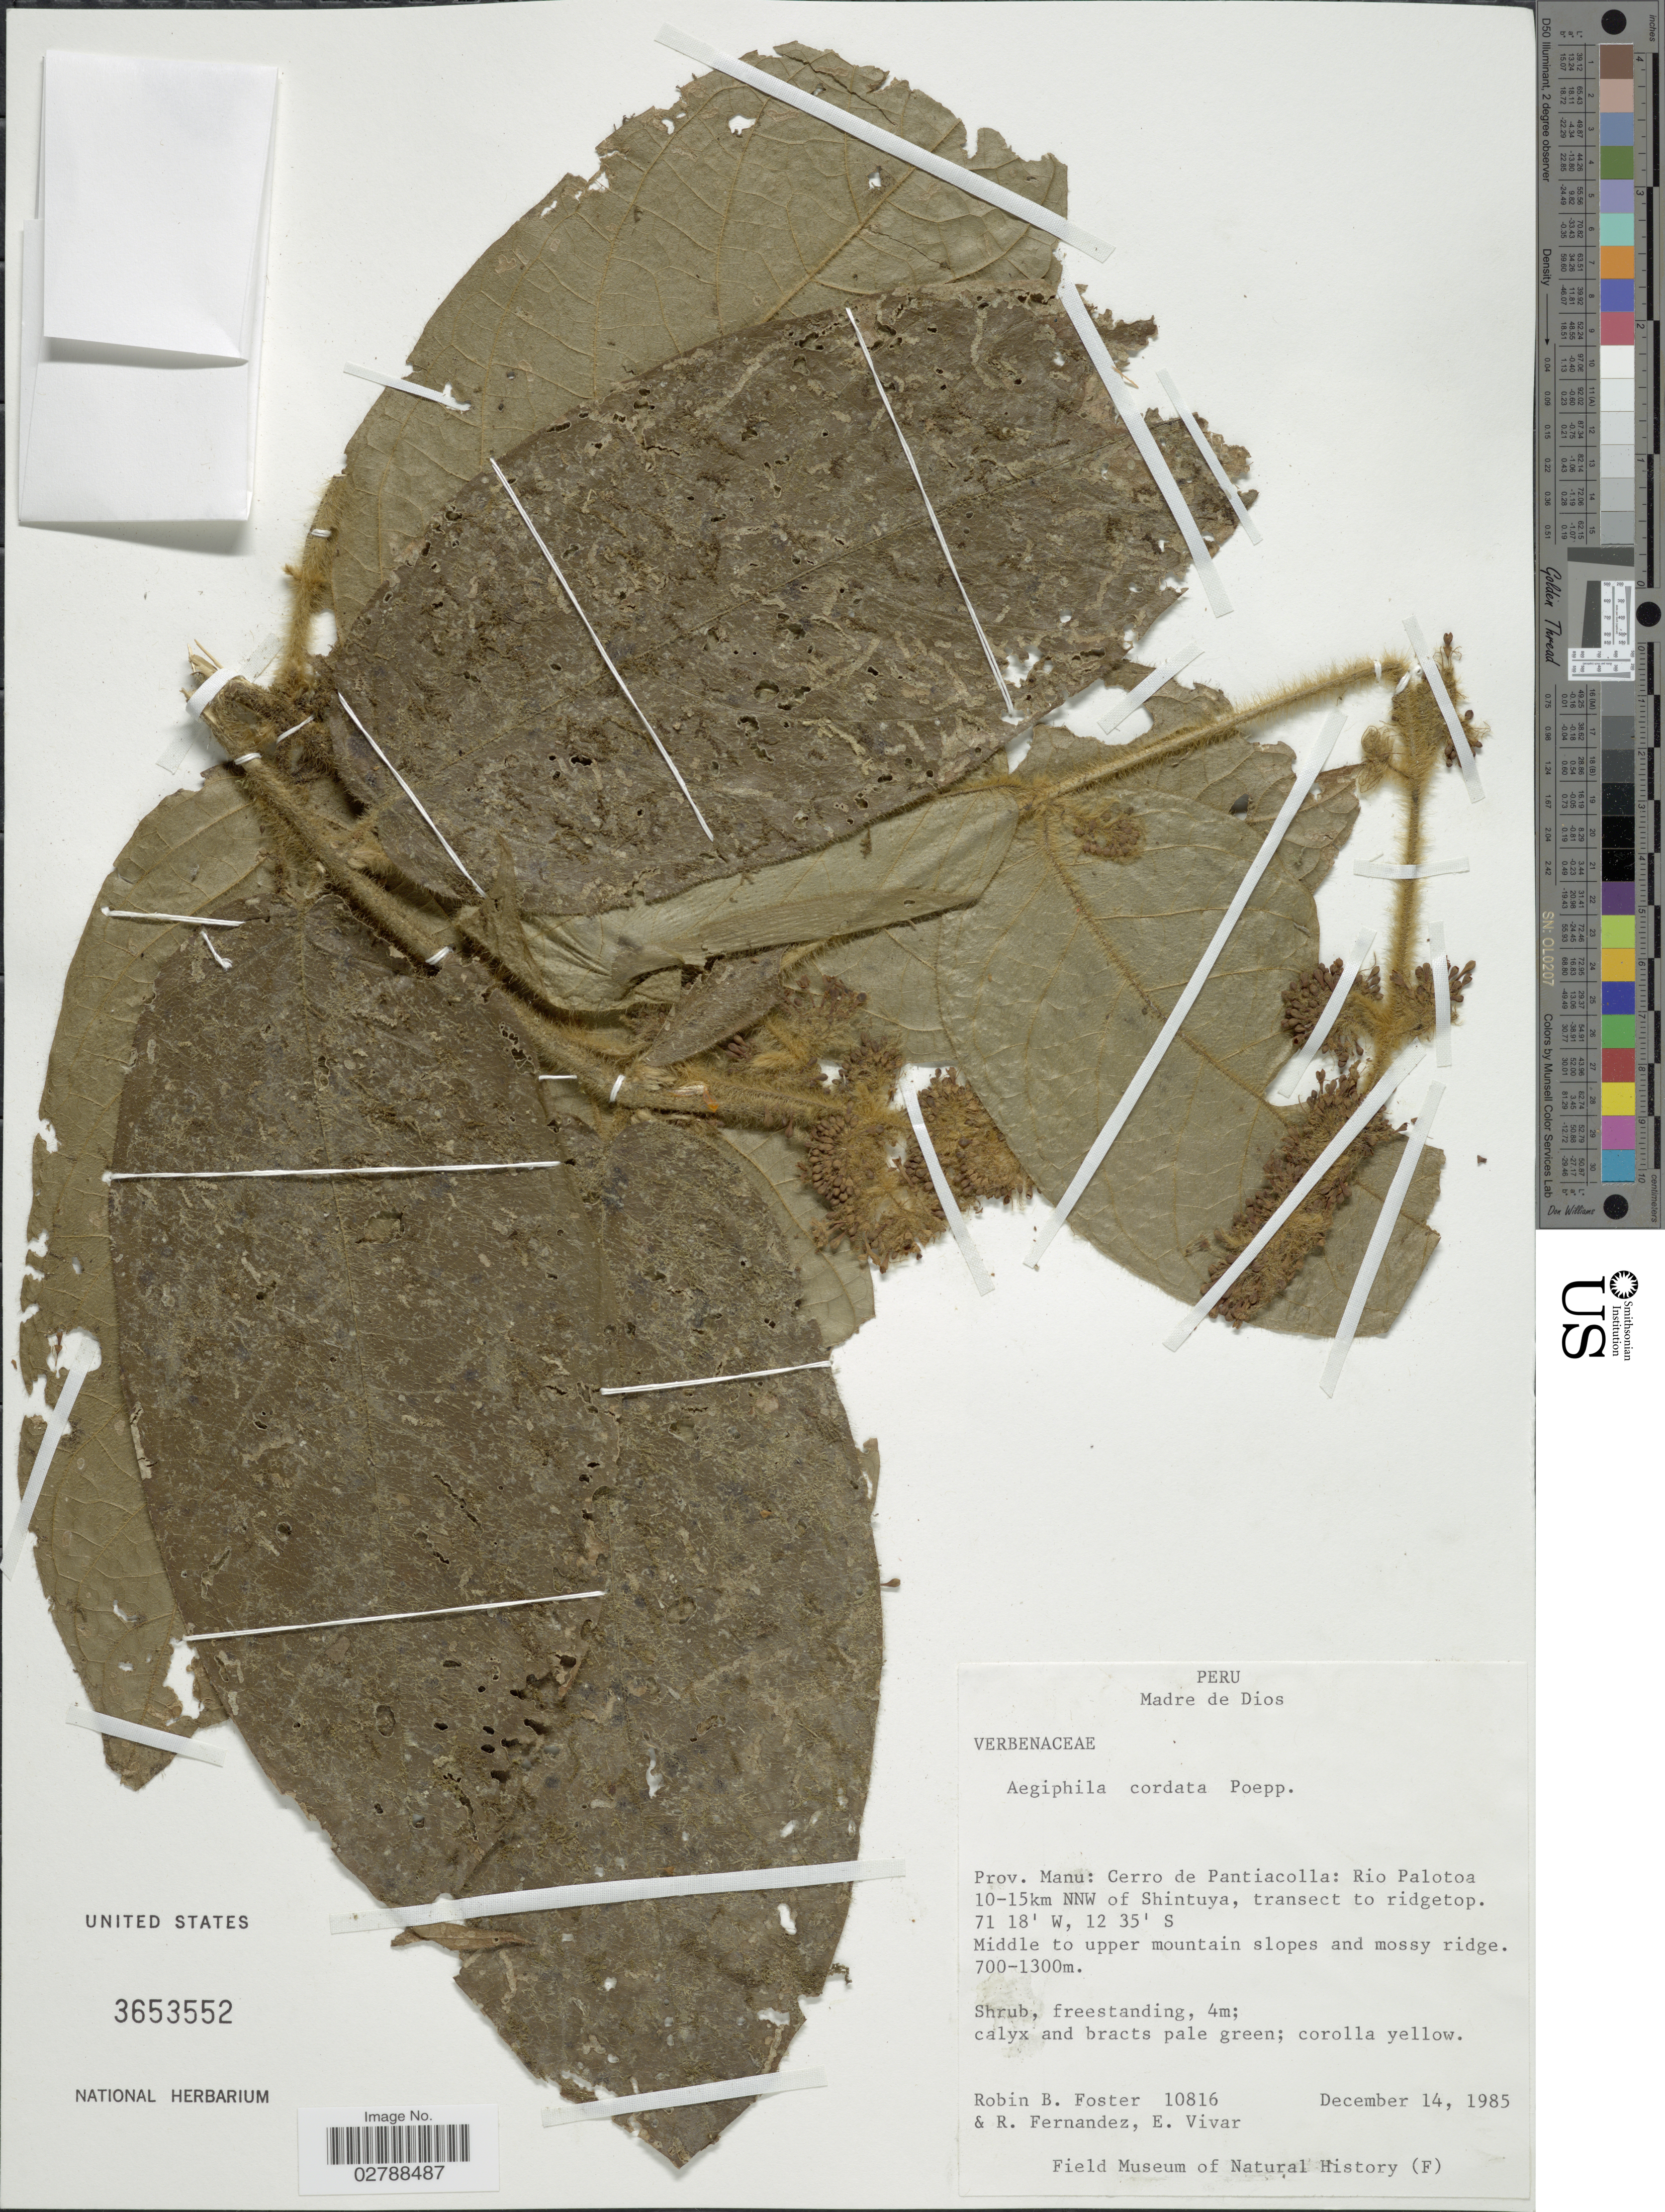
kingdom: Plantae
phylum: Tracheophyta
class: Magnoliopsida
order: Lamiales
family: Lamiaceae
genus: Aegiphila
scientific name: Aegiphila cordata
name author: Poepp. ex Schauer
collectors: R. B. Foster, R. Fernandez & E. Vivar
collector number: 10816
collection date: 1985-12-14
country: Peru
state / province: Madre de Dios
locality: Prov. Manu: Cerro de Pantiacolla: Rio Palotoa 10-15km NNW of Shintuya, transect to ridgetop.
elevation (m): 700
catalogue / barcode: US 3653552